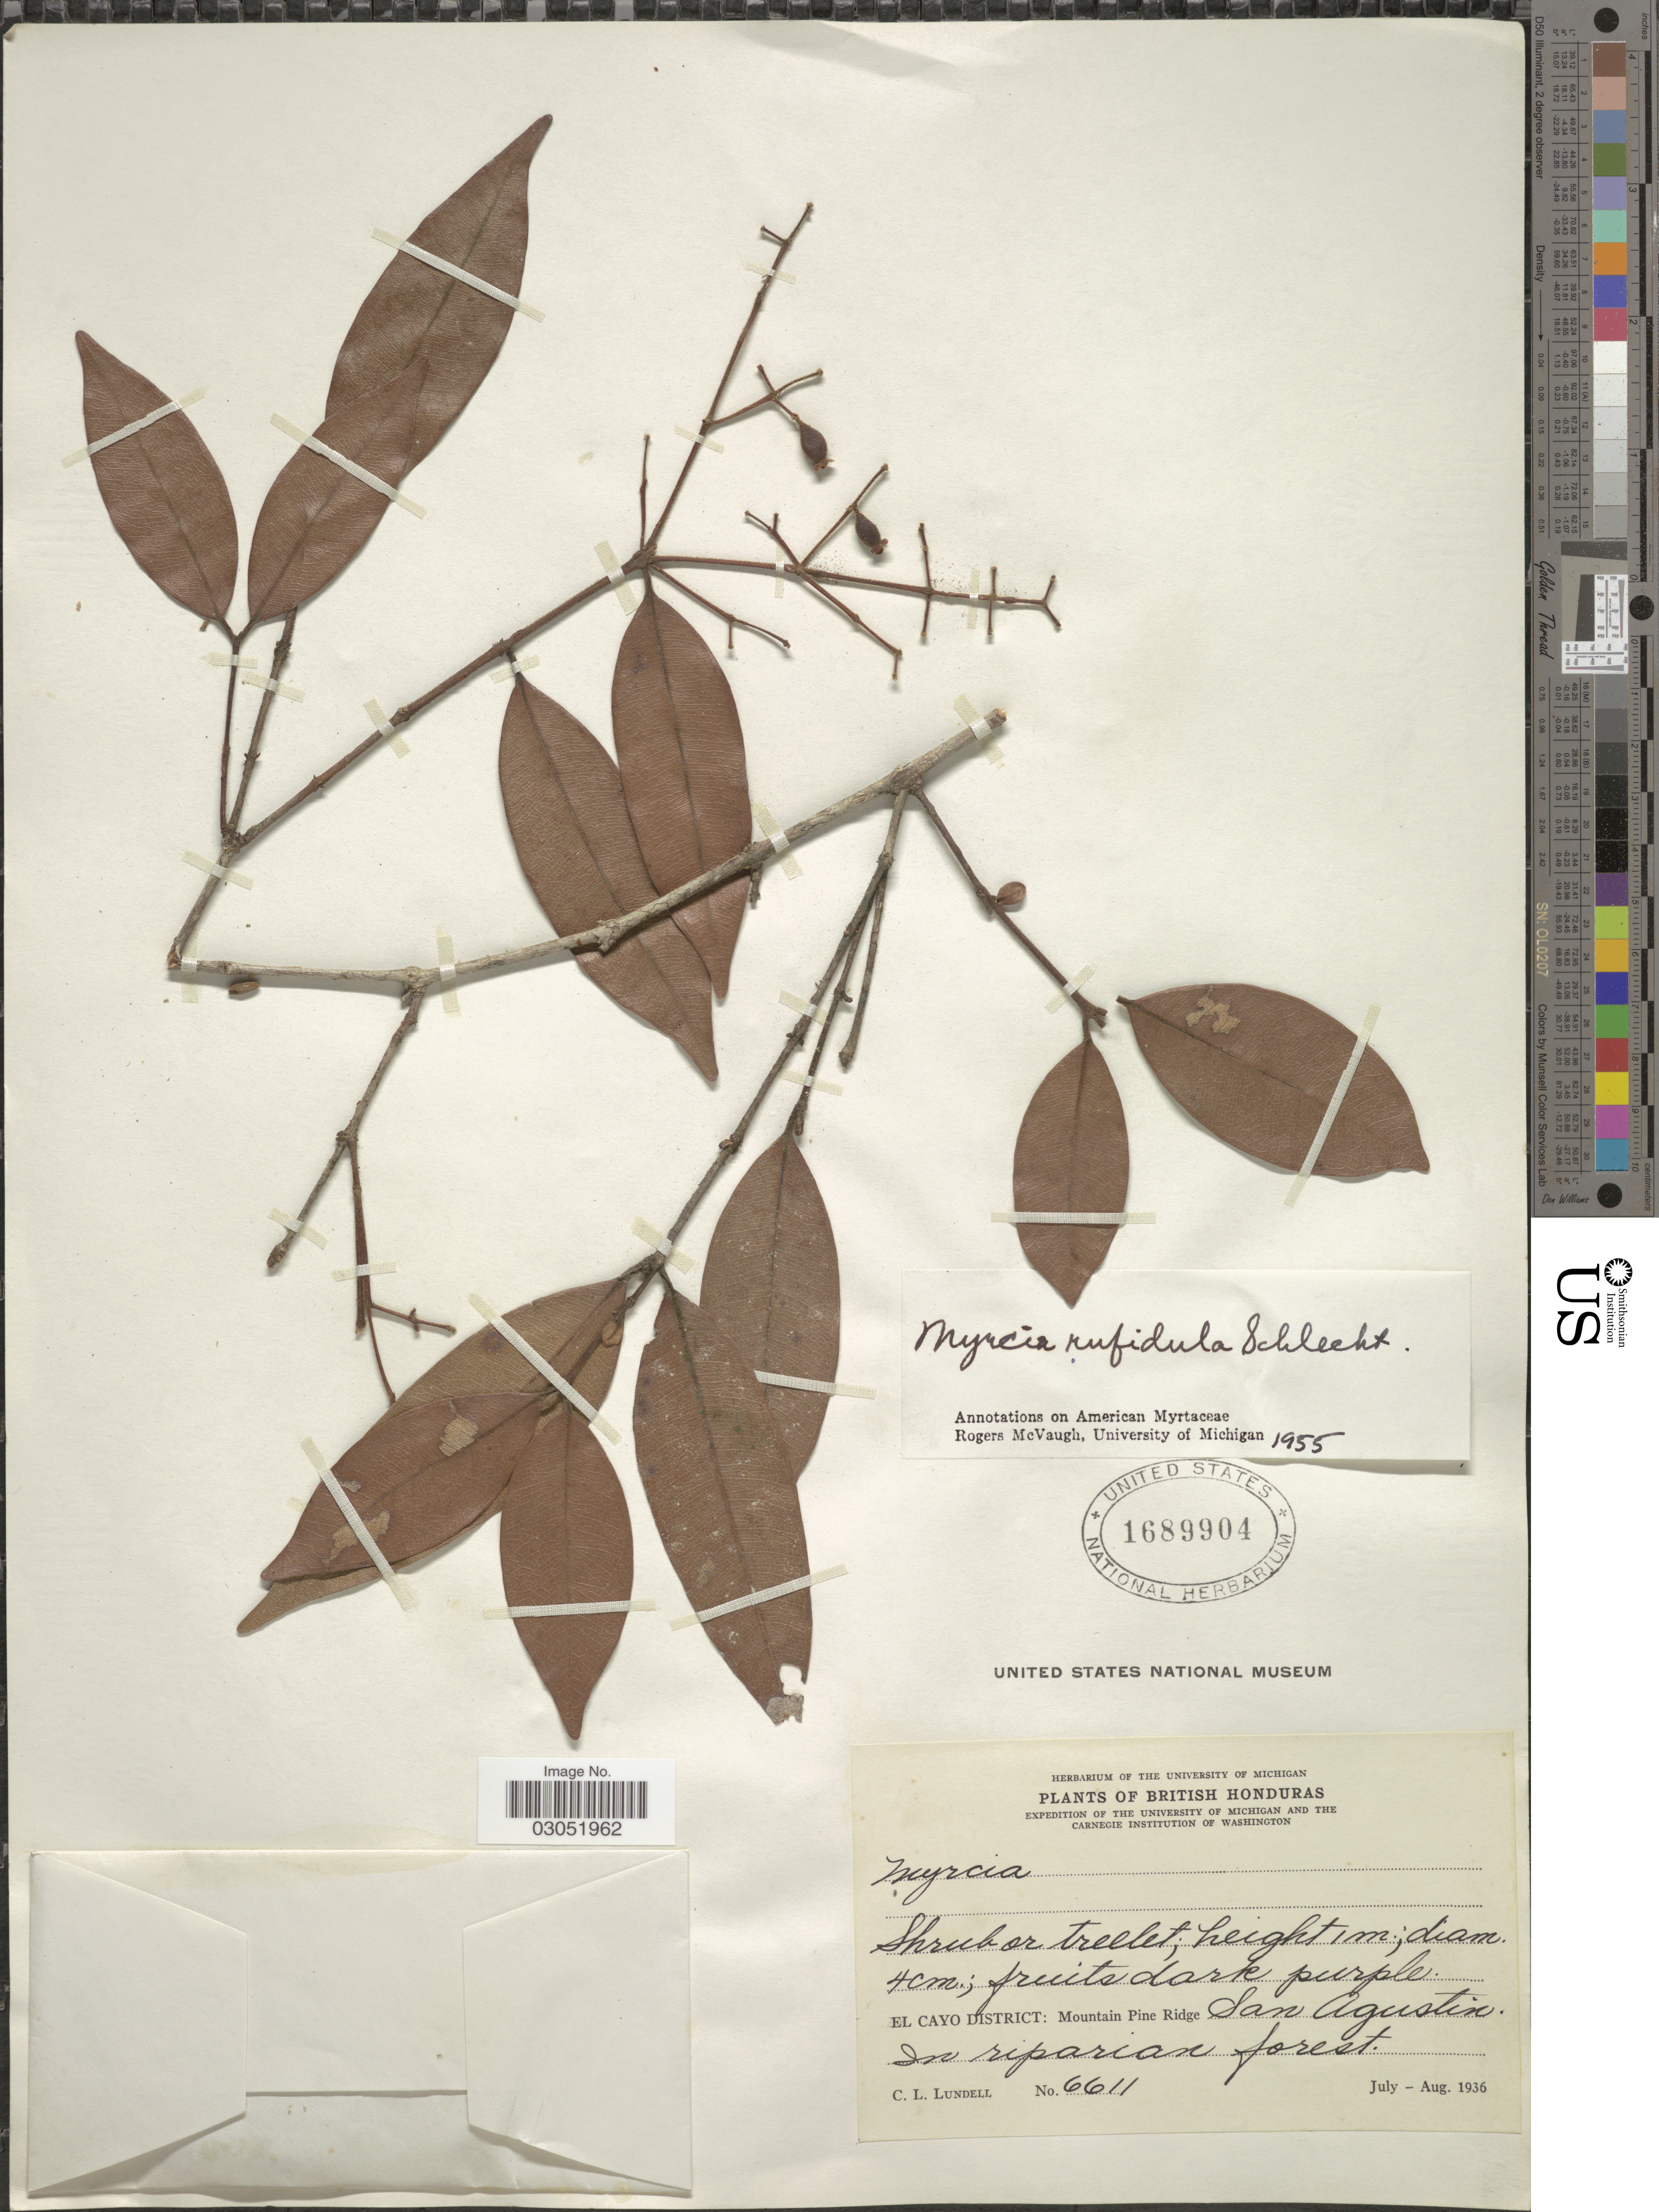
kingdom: Plantae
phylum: Tracheophyta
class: Magnoliopsida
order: Myrtales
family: Myrtaceae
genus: Myrcia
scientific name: Myrcia splendens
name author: (Sw.) DC.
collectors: C. L. Lundell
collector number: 6611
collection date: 1936-07/1936-08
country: Belize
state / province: Cayo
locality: British Honduras. El Cayo District: Mountain Pine Ridge San Augustin. In riperian forest.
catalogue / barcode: US 1689904